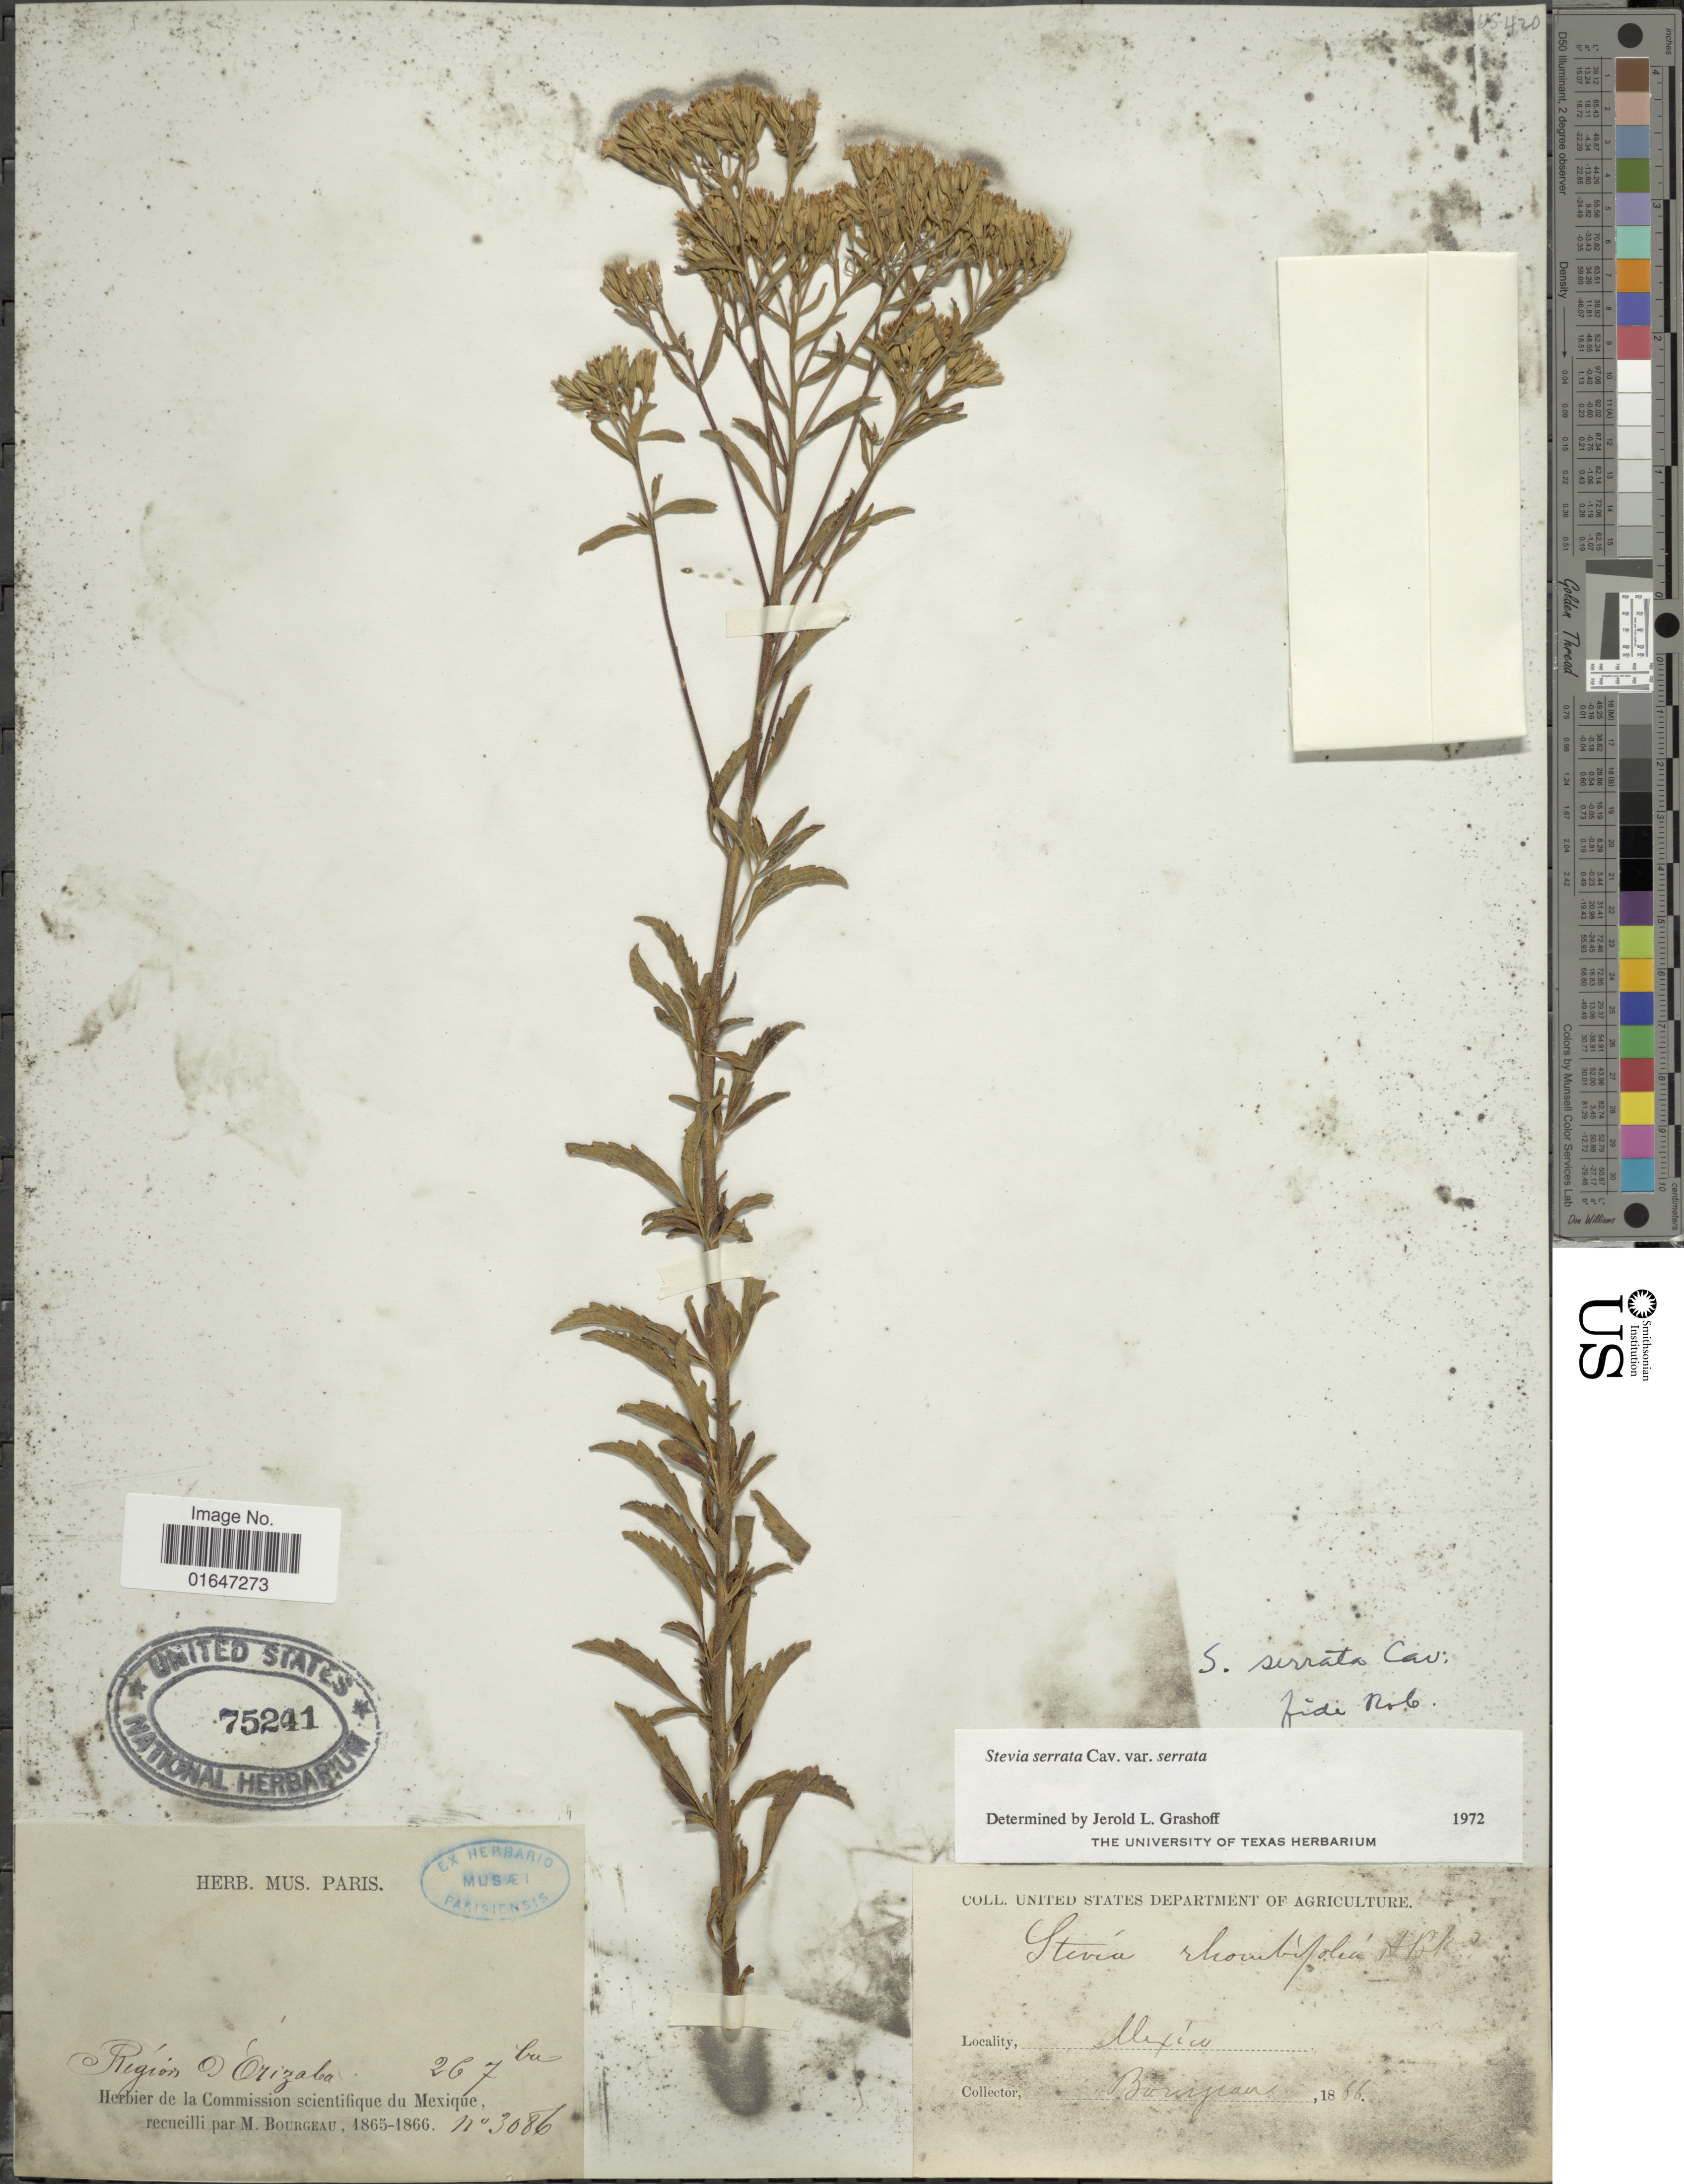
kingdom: Plantae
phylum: Tracheophyta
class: Magnoliopsida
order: Asterales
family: Asteraceae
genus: Stevia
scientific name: Stevia serrata var. serrata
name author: Cav.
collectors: M. Bourgeau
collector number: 3086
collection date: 1866-10-26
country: Mexico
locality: Region de Orizaba.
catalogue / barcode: US 75241